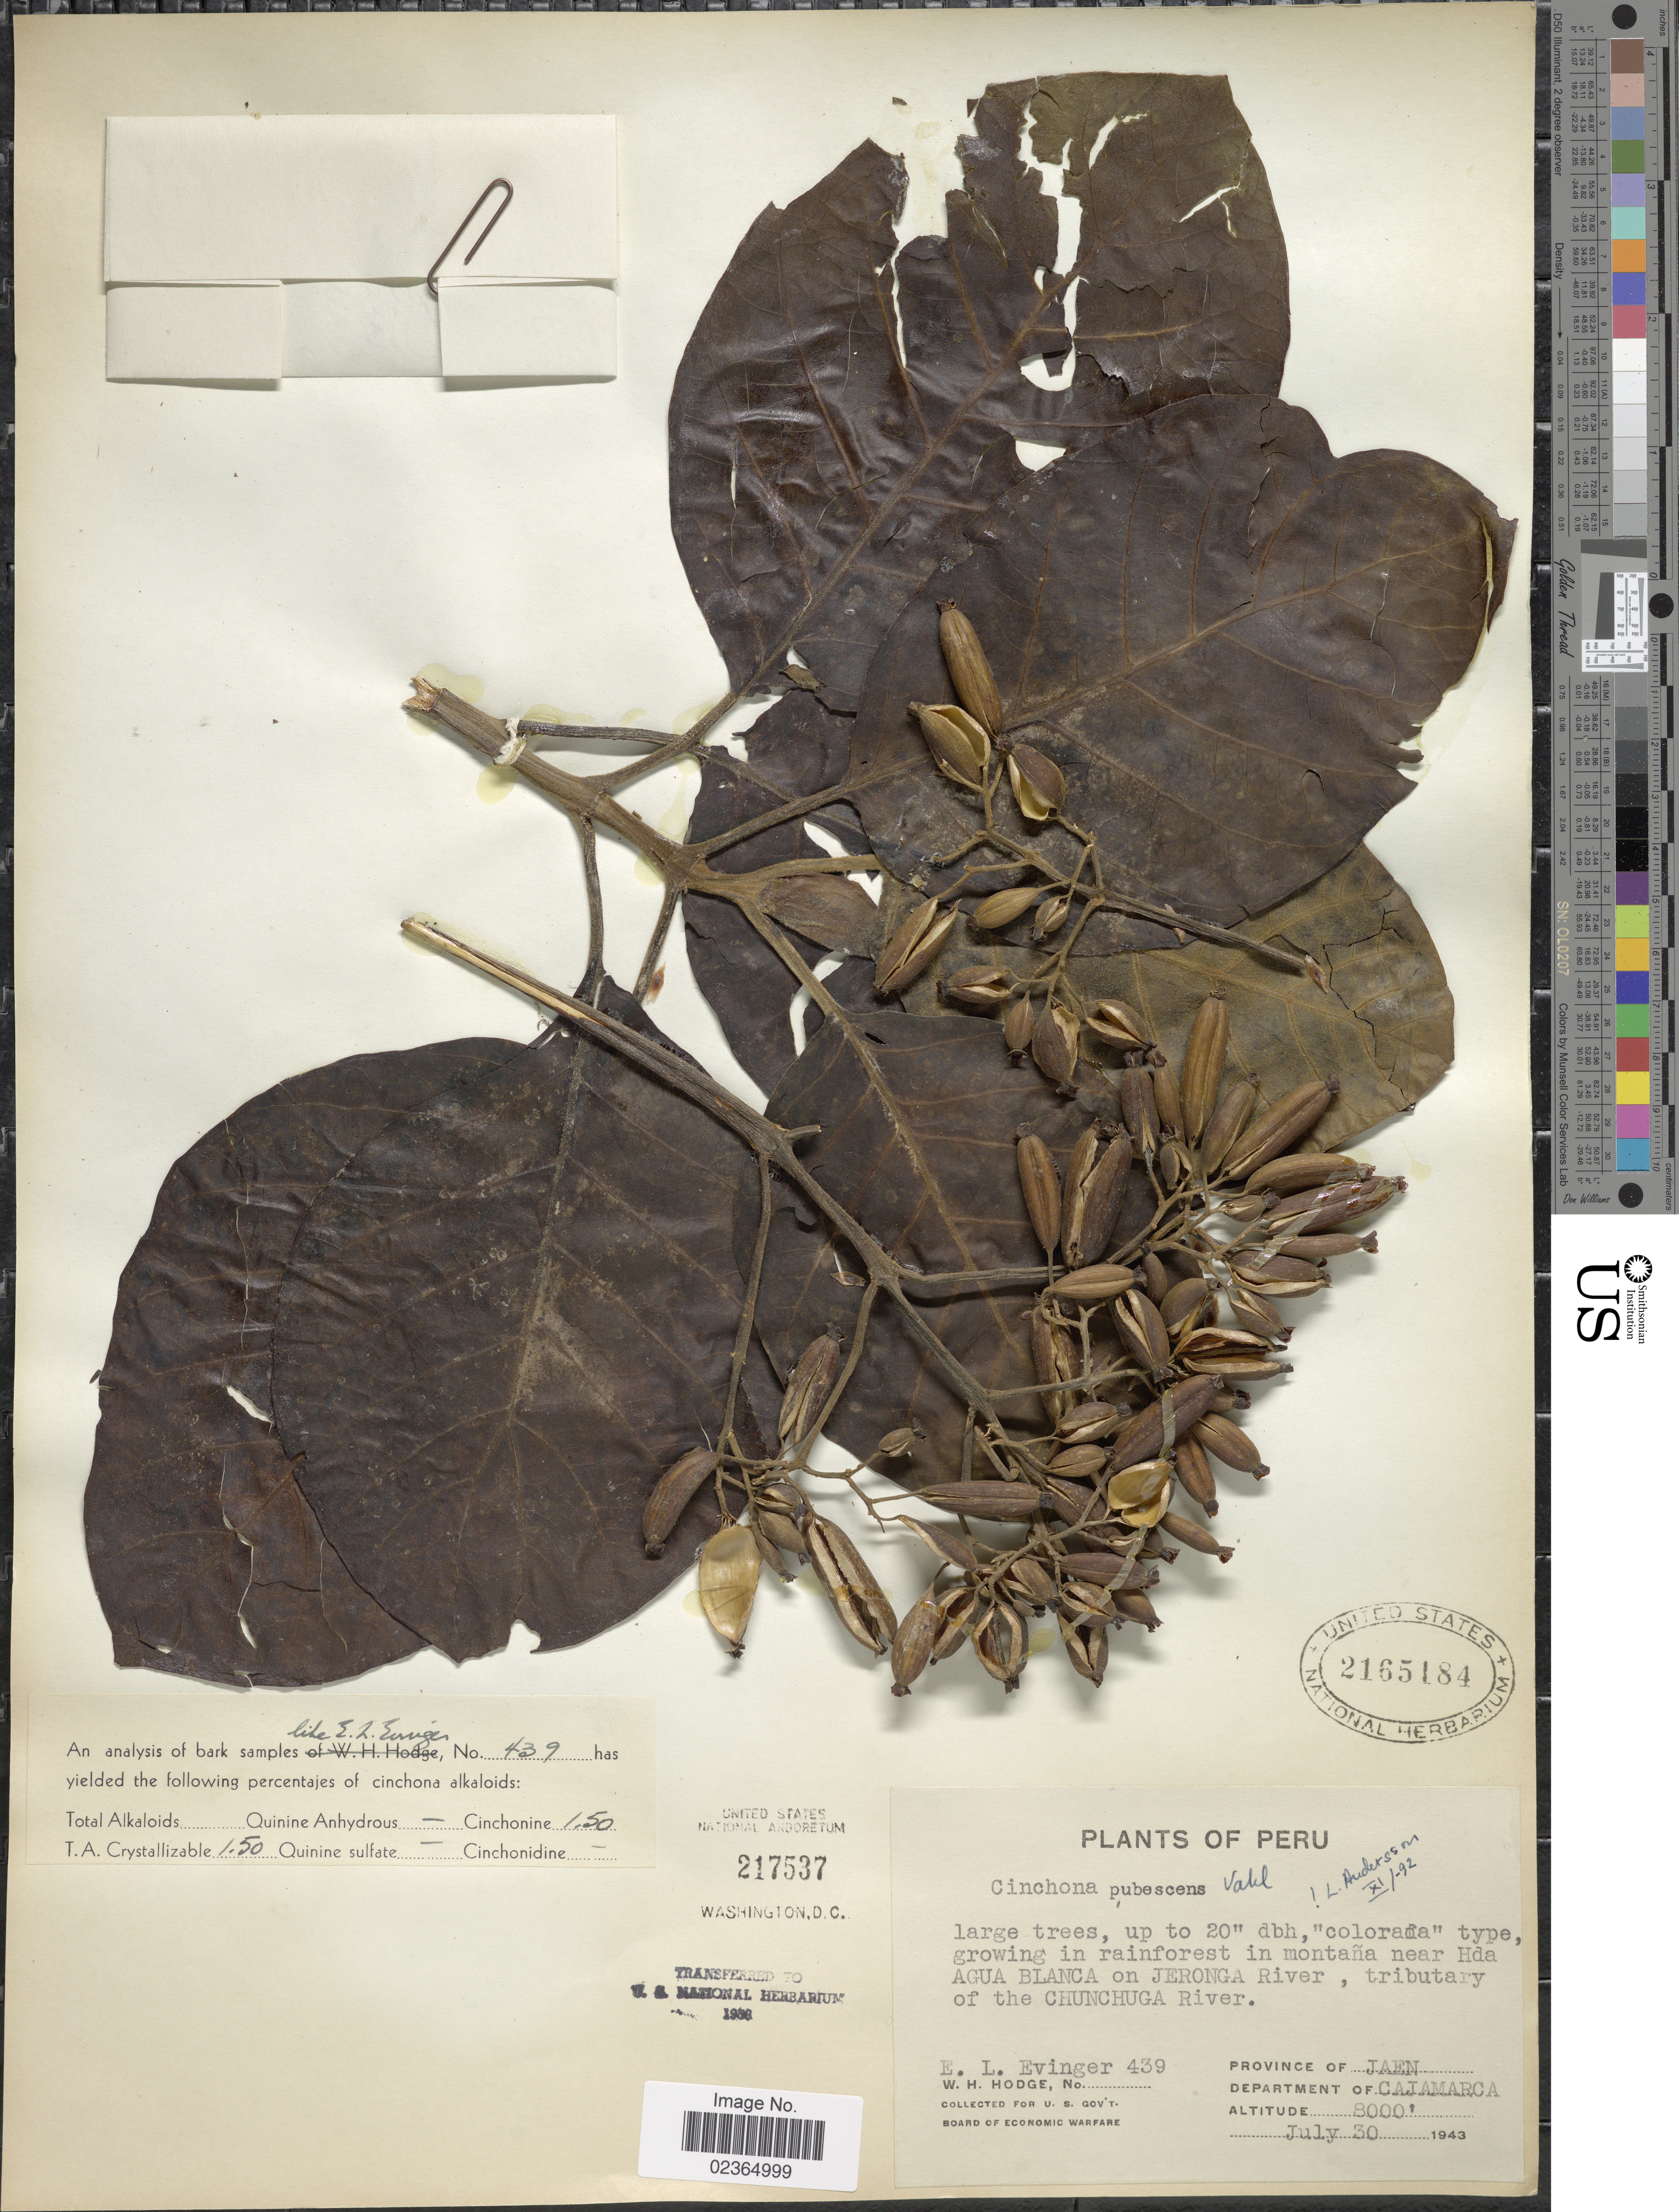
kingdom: Plantae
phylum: Tracheophyta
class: Magnoliopsida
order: Gentianales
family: Rubiaceae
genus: Cinchona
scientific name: Cinchona pubescens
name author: Vahl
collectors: E. Evinger & W. Hodge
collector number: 439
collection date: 1943-07-30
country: Peru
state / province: Cajamarca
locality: Near Hda Agua Blanca on Jeronga River, tributary of the Chunchuga River. Province of Jaen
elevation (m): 2438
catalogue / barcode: US 2165184